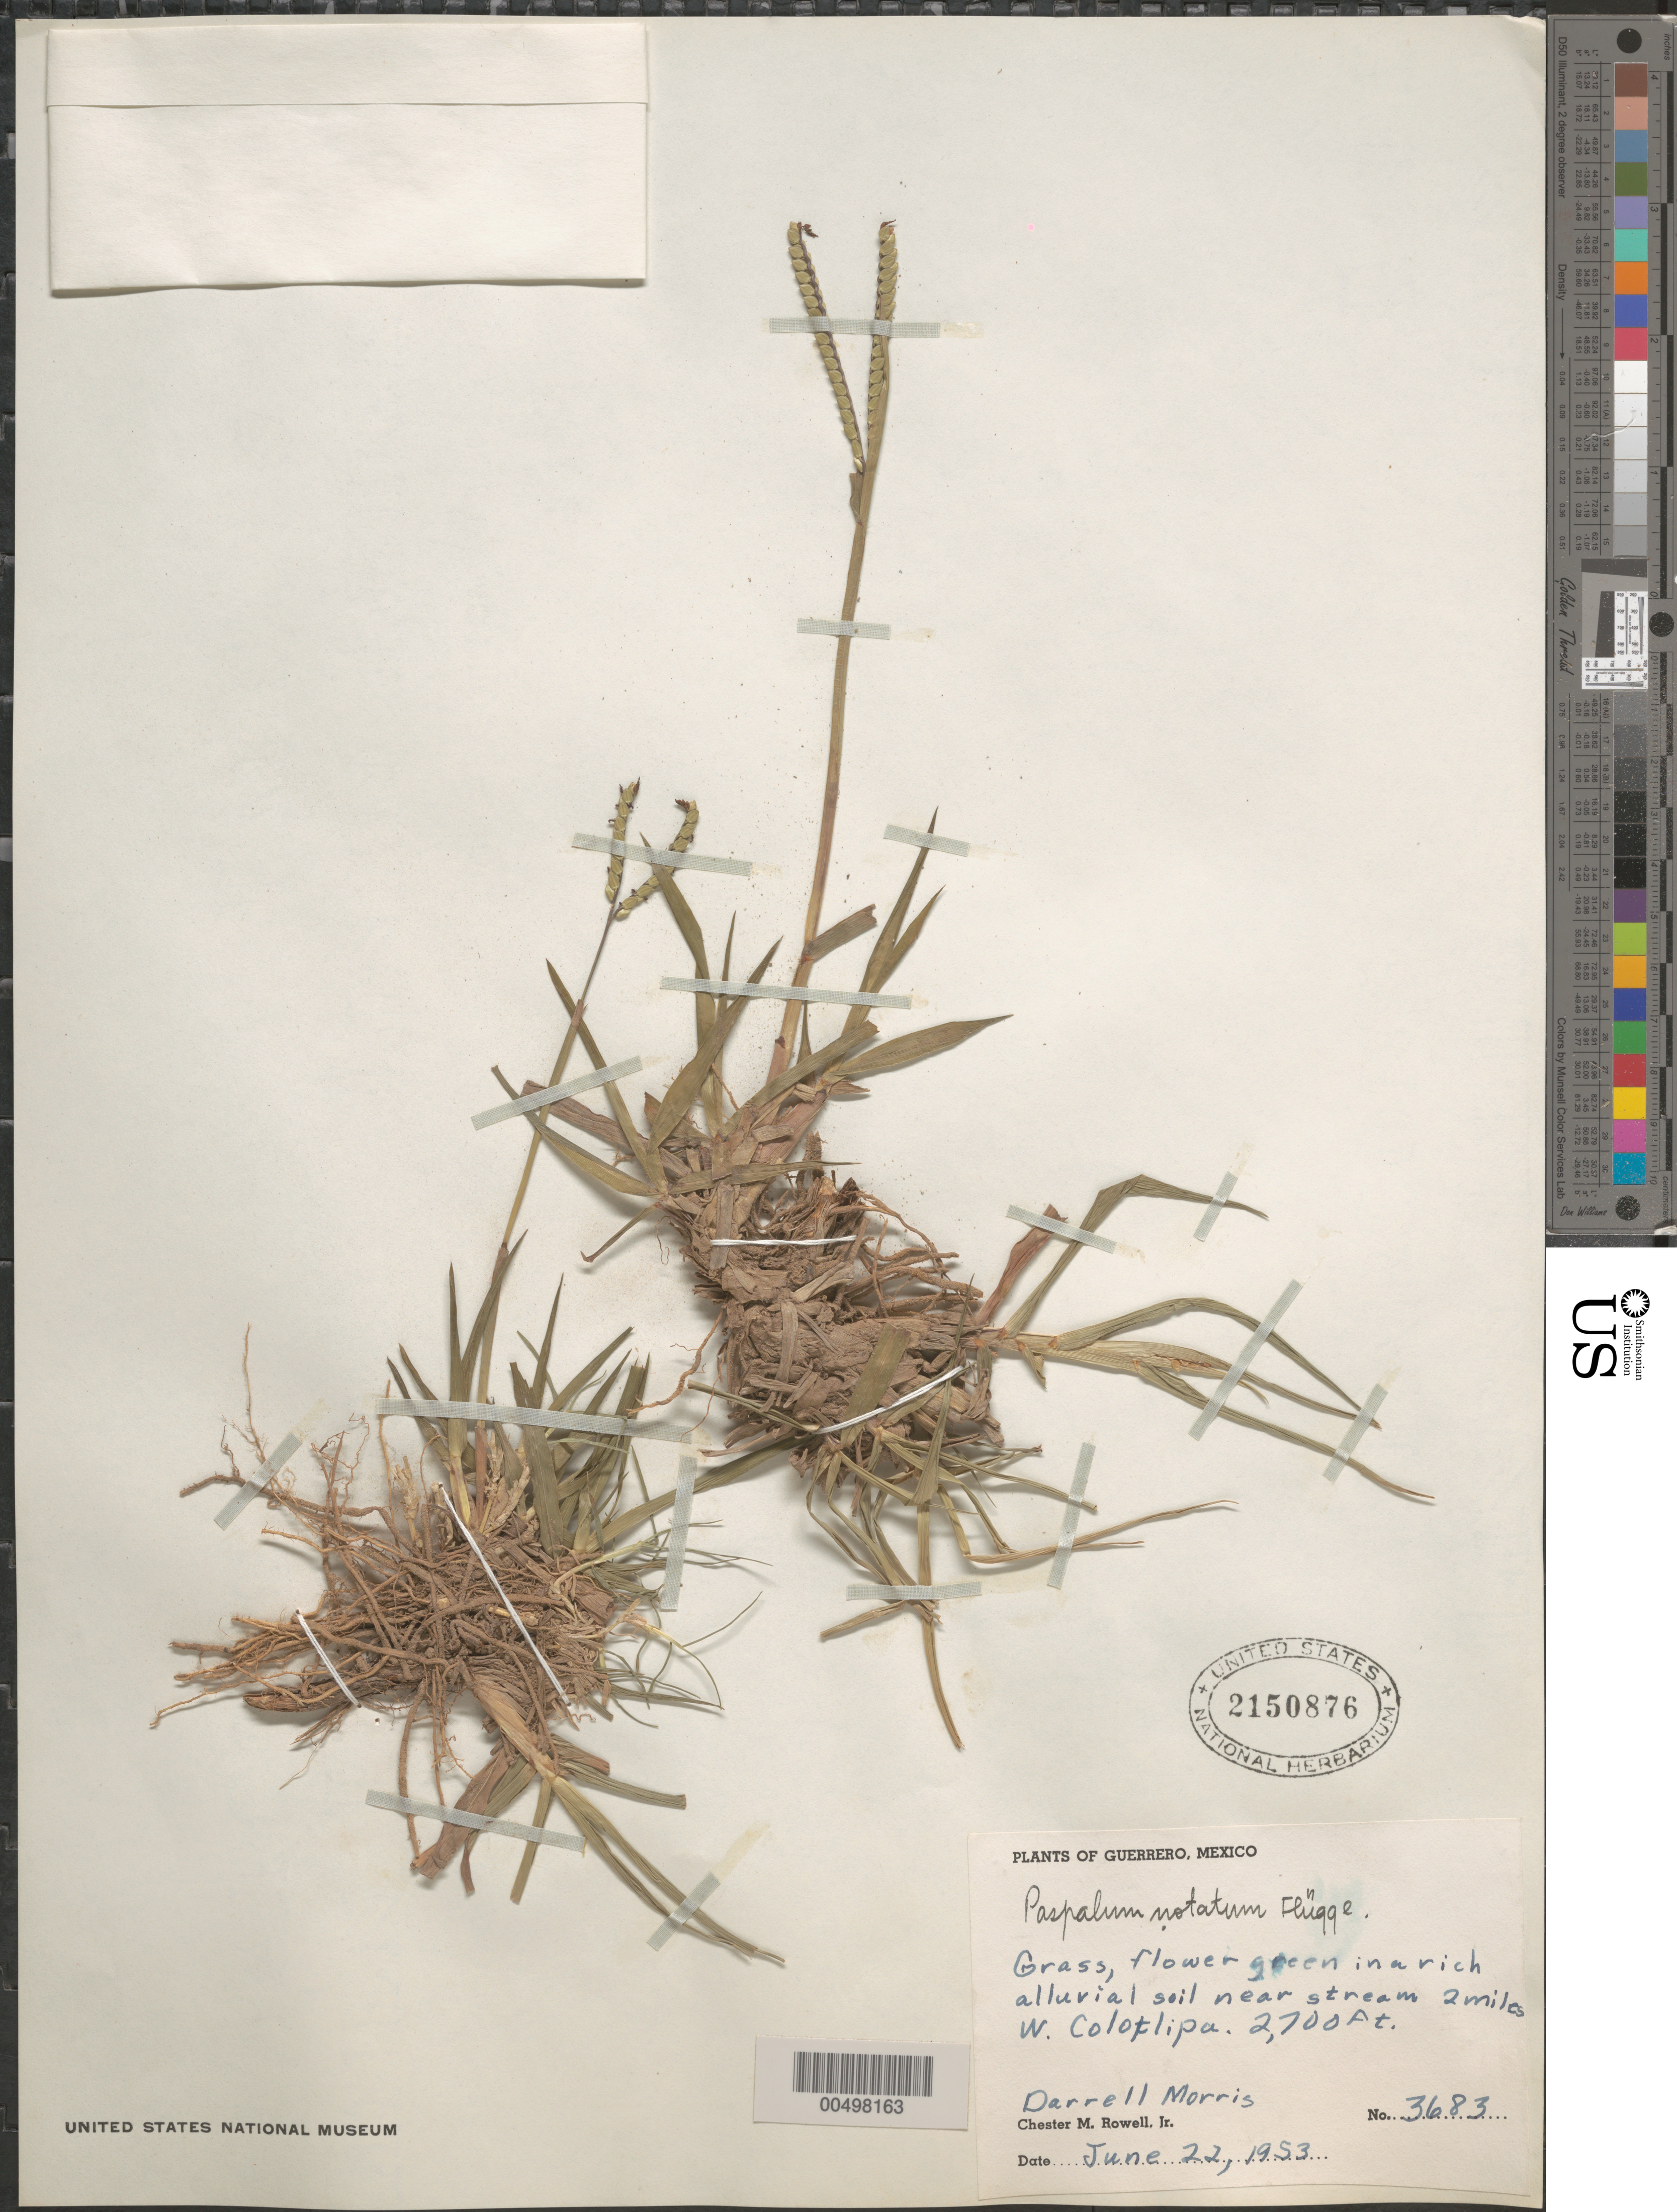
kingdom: Plantae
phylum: Tracheophyta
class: Liliopsida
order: Poales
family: Poaceae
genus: Paspalum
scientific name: Paspalum notatum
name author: Flüggé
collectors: D. Morris & C. M. Rowell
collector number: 3683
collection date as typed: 22 Jun 1953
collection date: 1953-06-22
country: Mexico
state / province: Guerrero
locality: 2 mi W Colotlipa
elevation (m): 823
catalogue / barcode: US 2150876